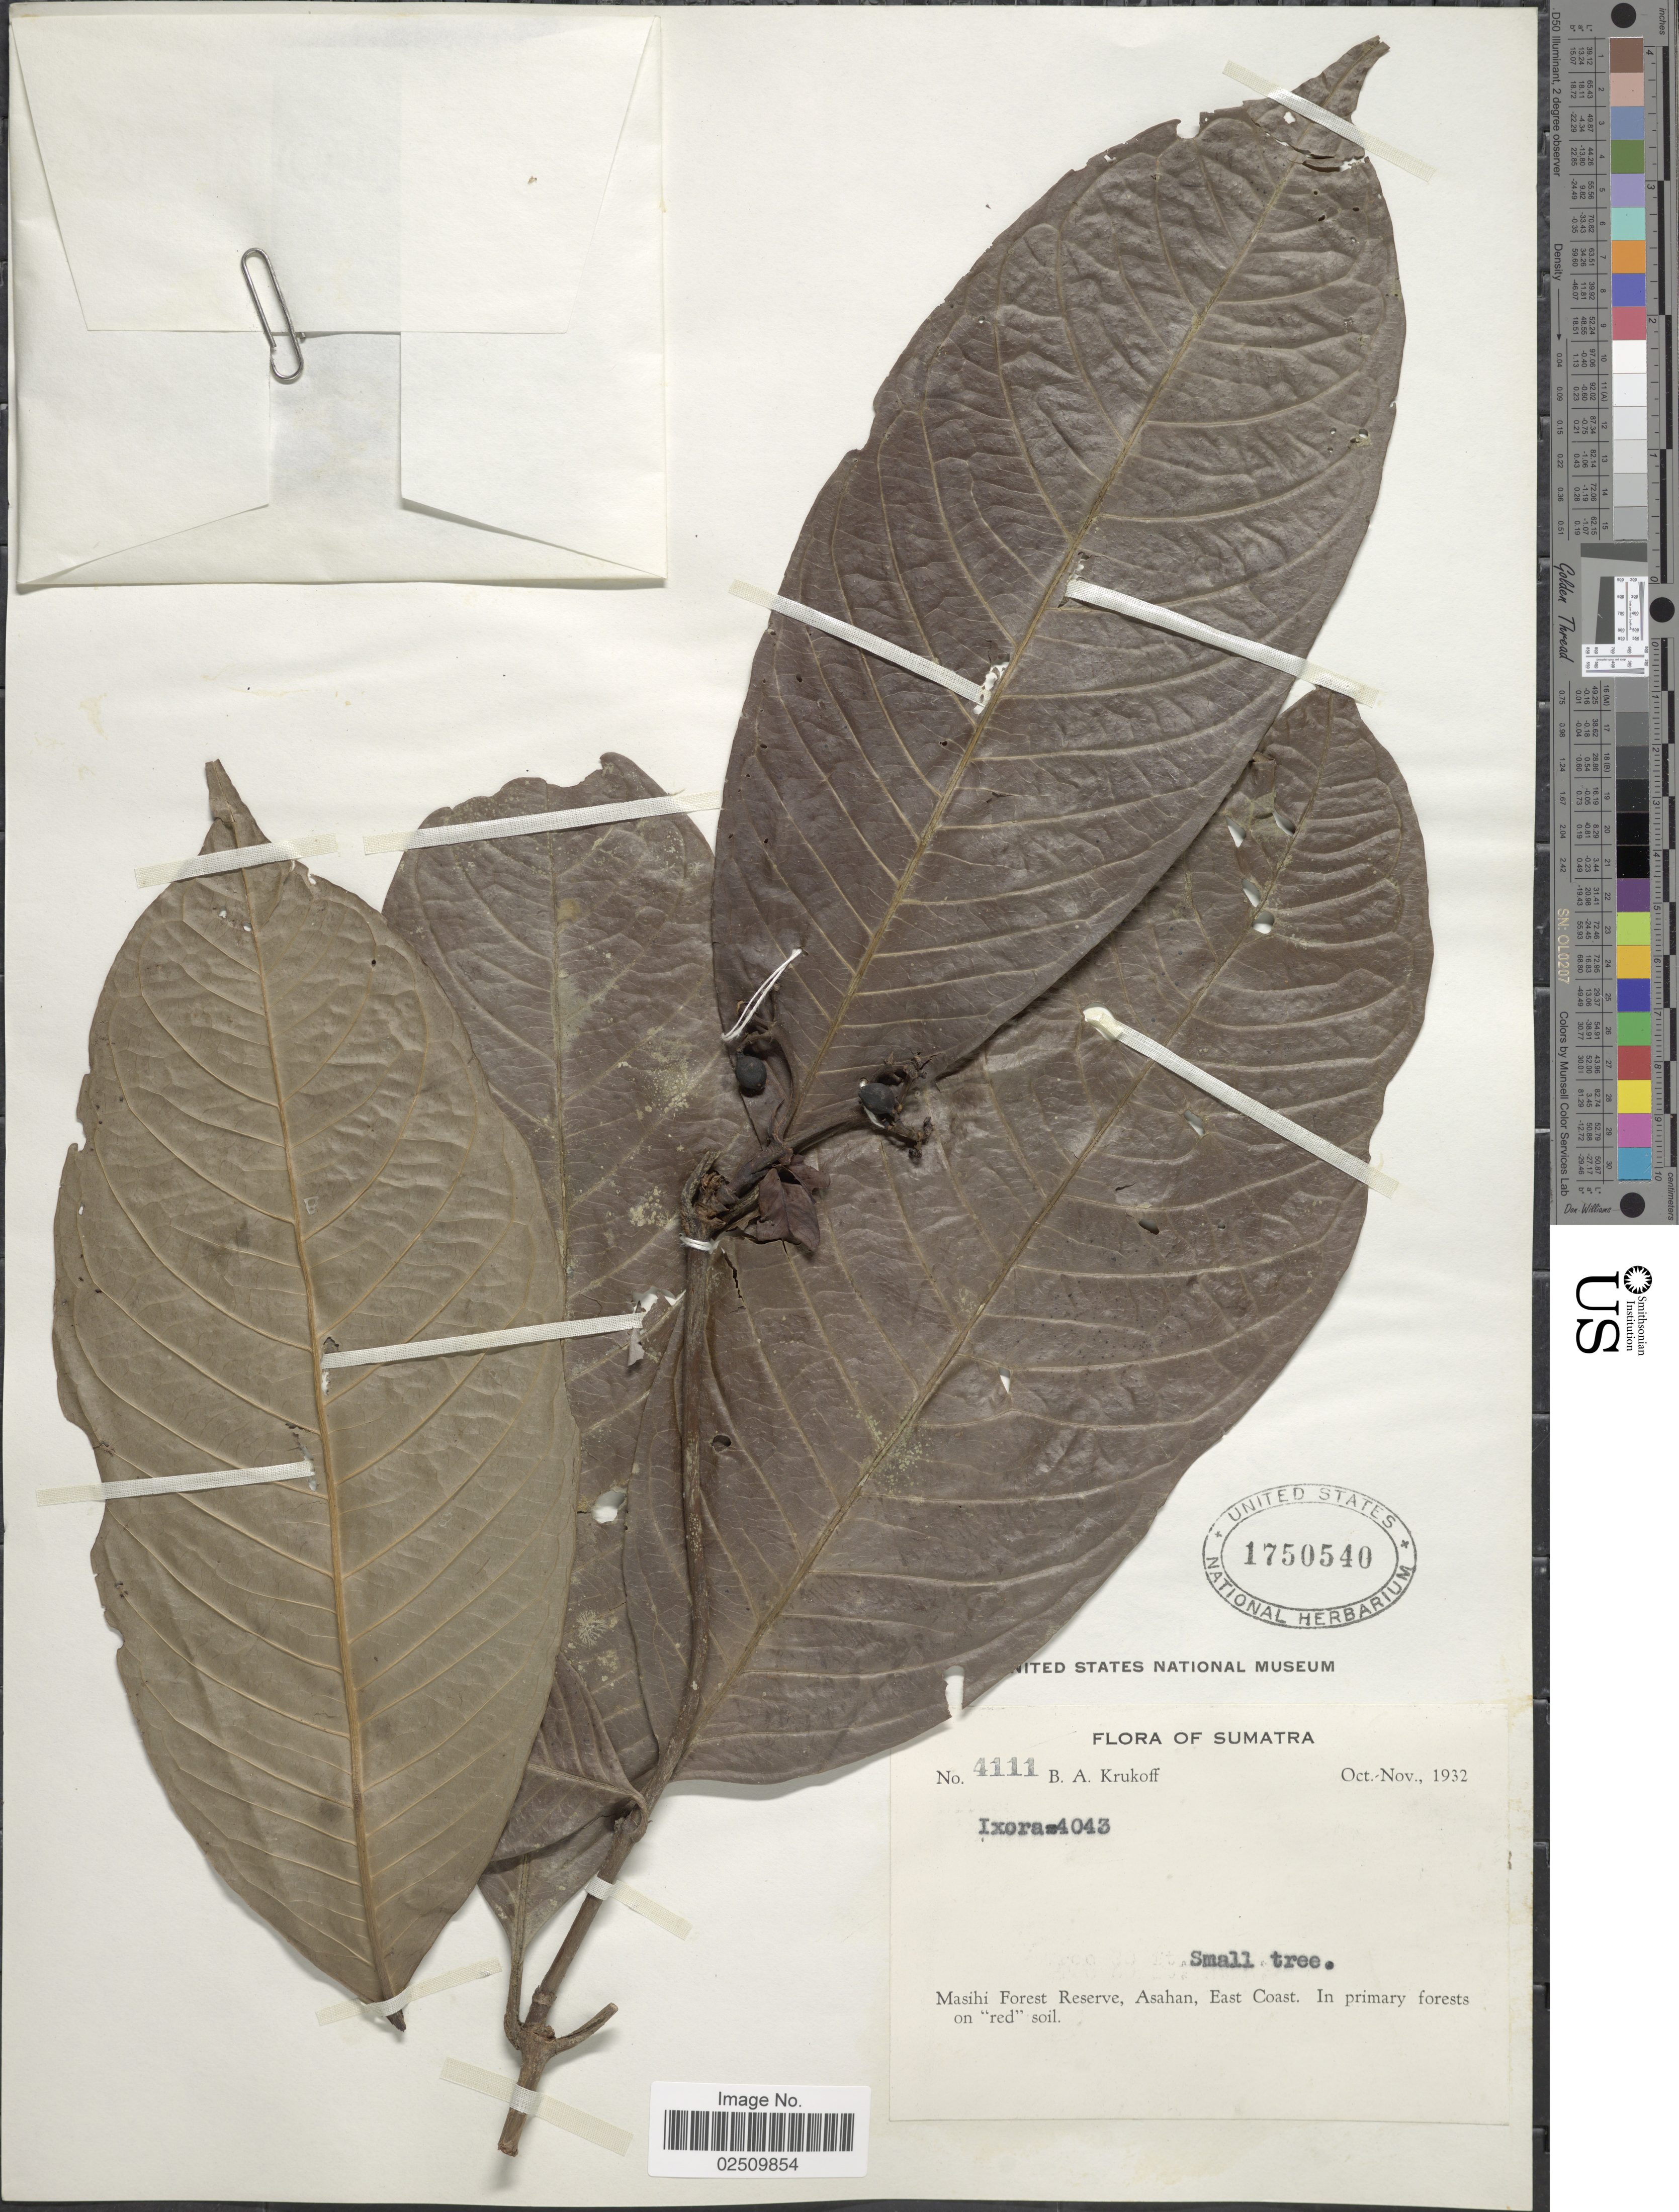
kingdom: Plantae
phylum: Tracheophyta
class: Magnoliopsida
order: Gentianales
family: Rubiaceae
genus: Ixora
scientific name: Ixora sp.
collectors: B. A. Krukoff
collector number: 4111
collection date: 1932-10/1932-11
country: Indonesia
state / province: Sumatra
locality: Masihi Forest Reserve, Asahan, East Coast.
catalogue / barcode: US 1750540